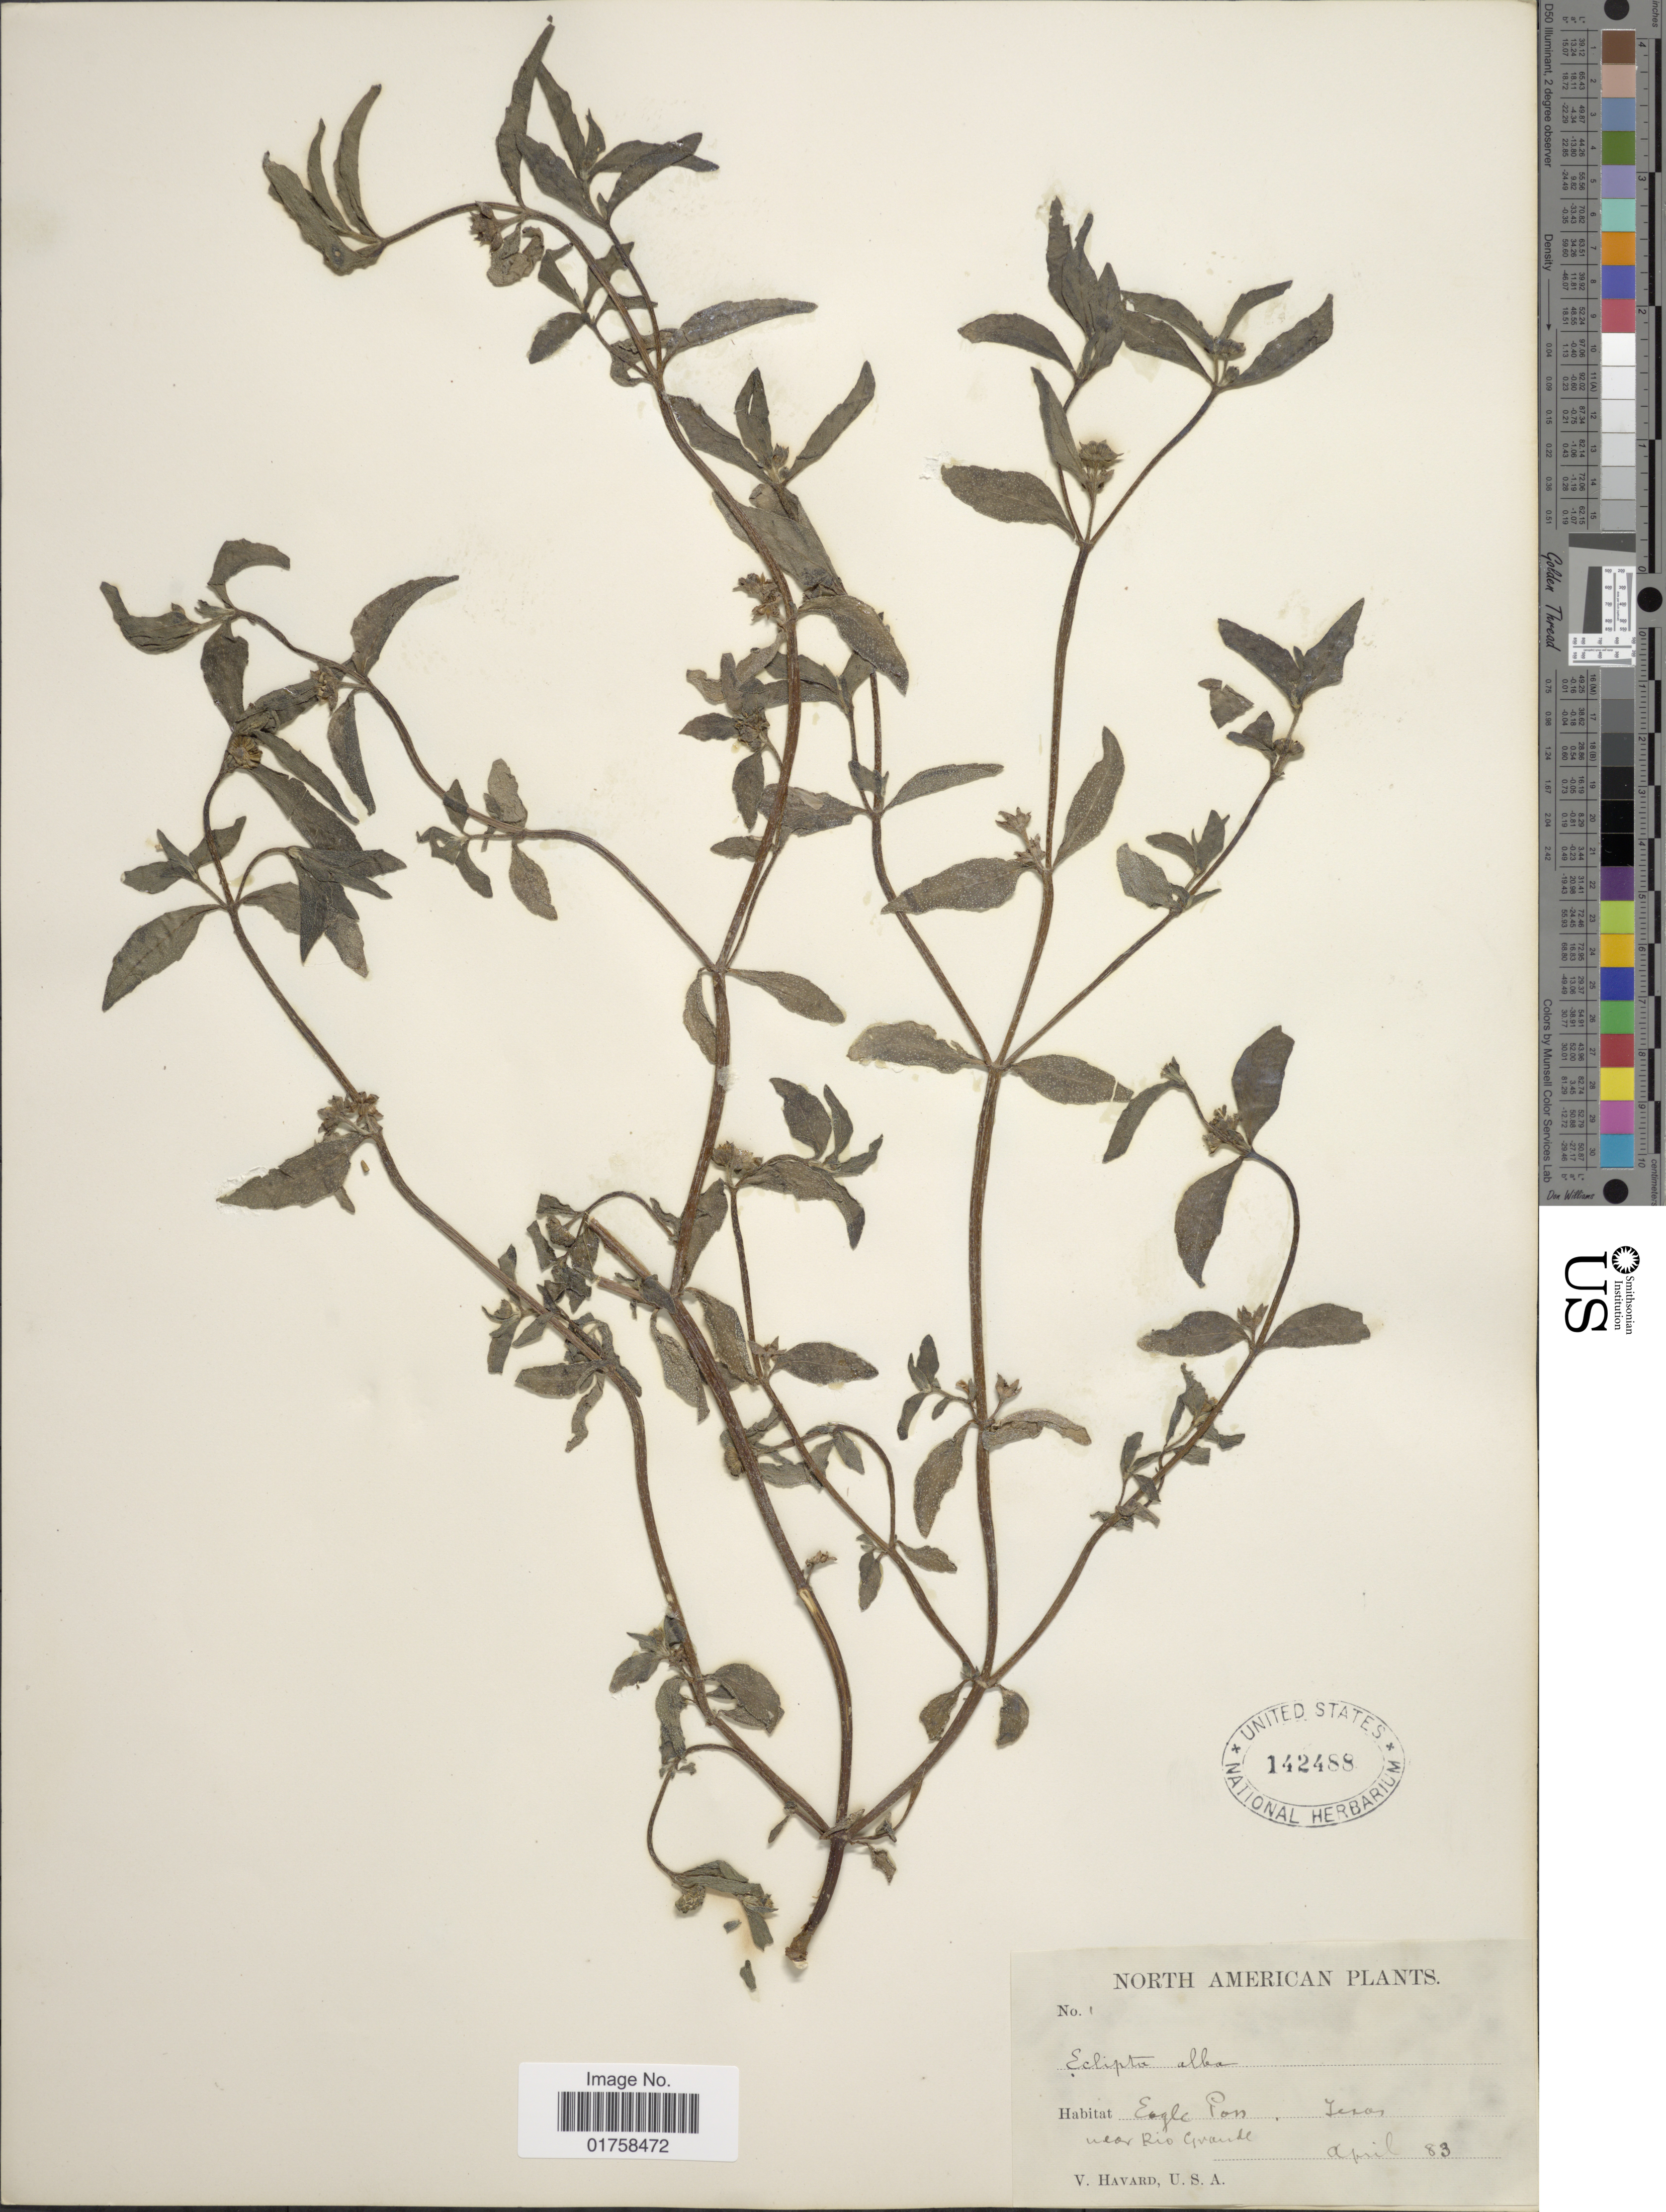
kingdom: Plantae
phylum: Tracheophyta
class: Magnoliopsida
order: Asterales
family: Asteraceae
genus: Eclipta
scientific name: Eclipta alba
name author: (L.) Hassk.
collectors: V. Havard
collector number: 1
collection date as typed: Transcribed d/m/y: /4/83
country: United States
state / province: Texas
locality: Eagle Pass, Texas. Near Rio Grande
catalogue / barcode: US 142488